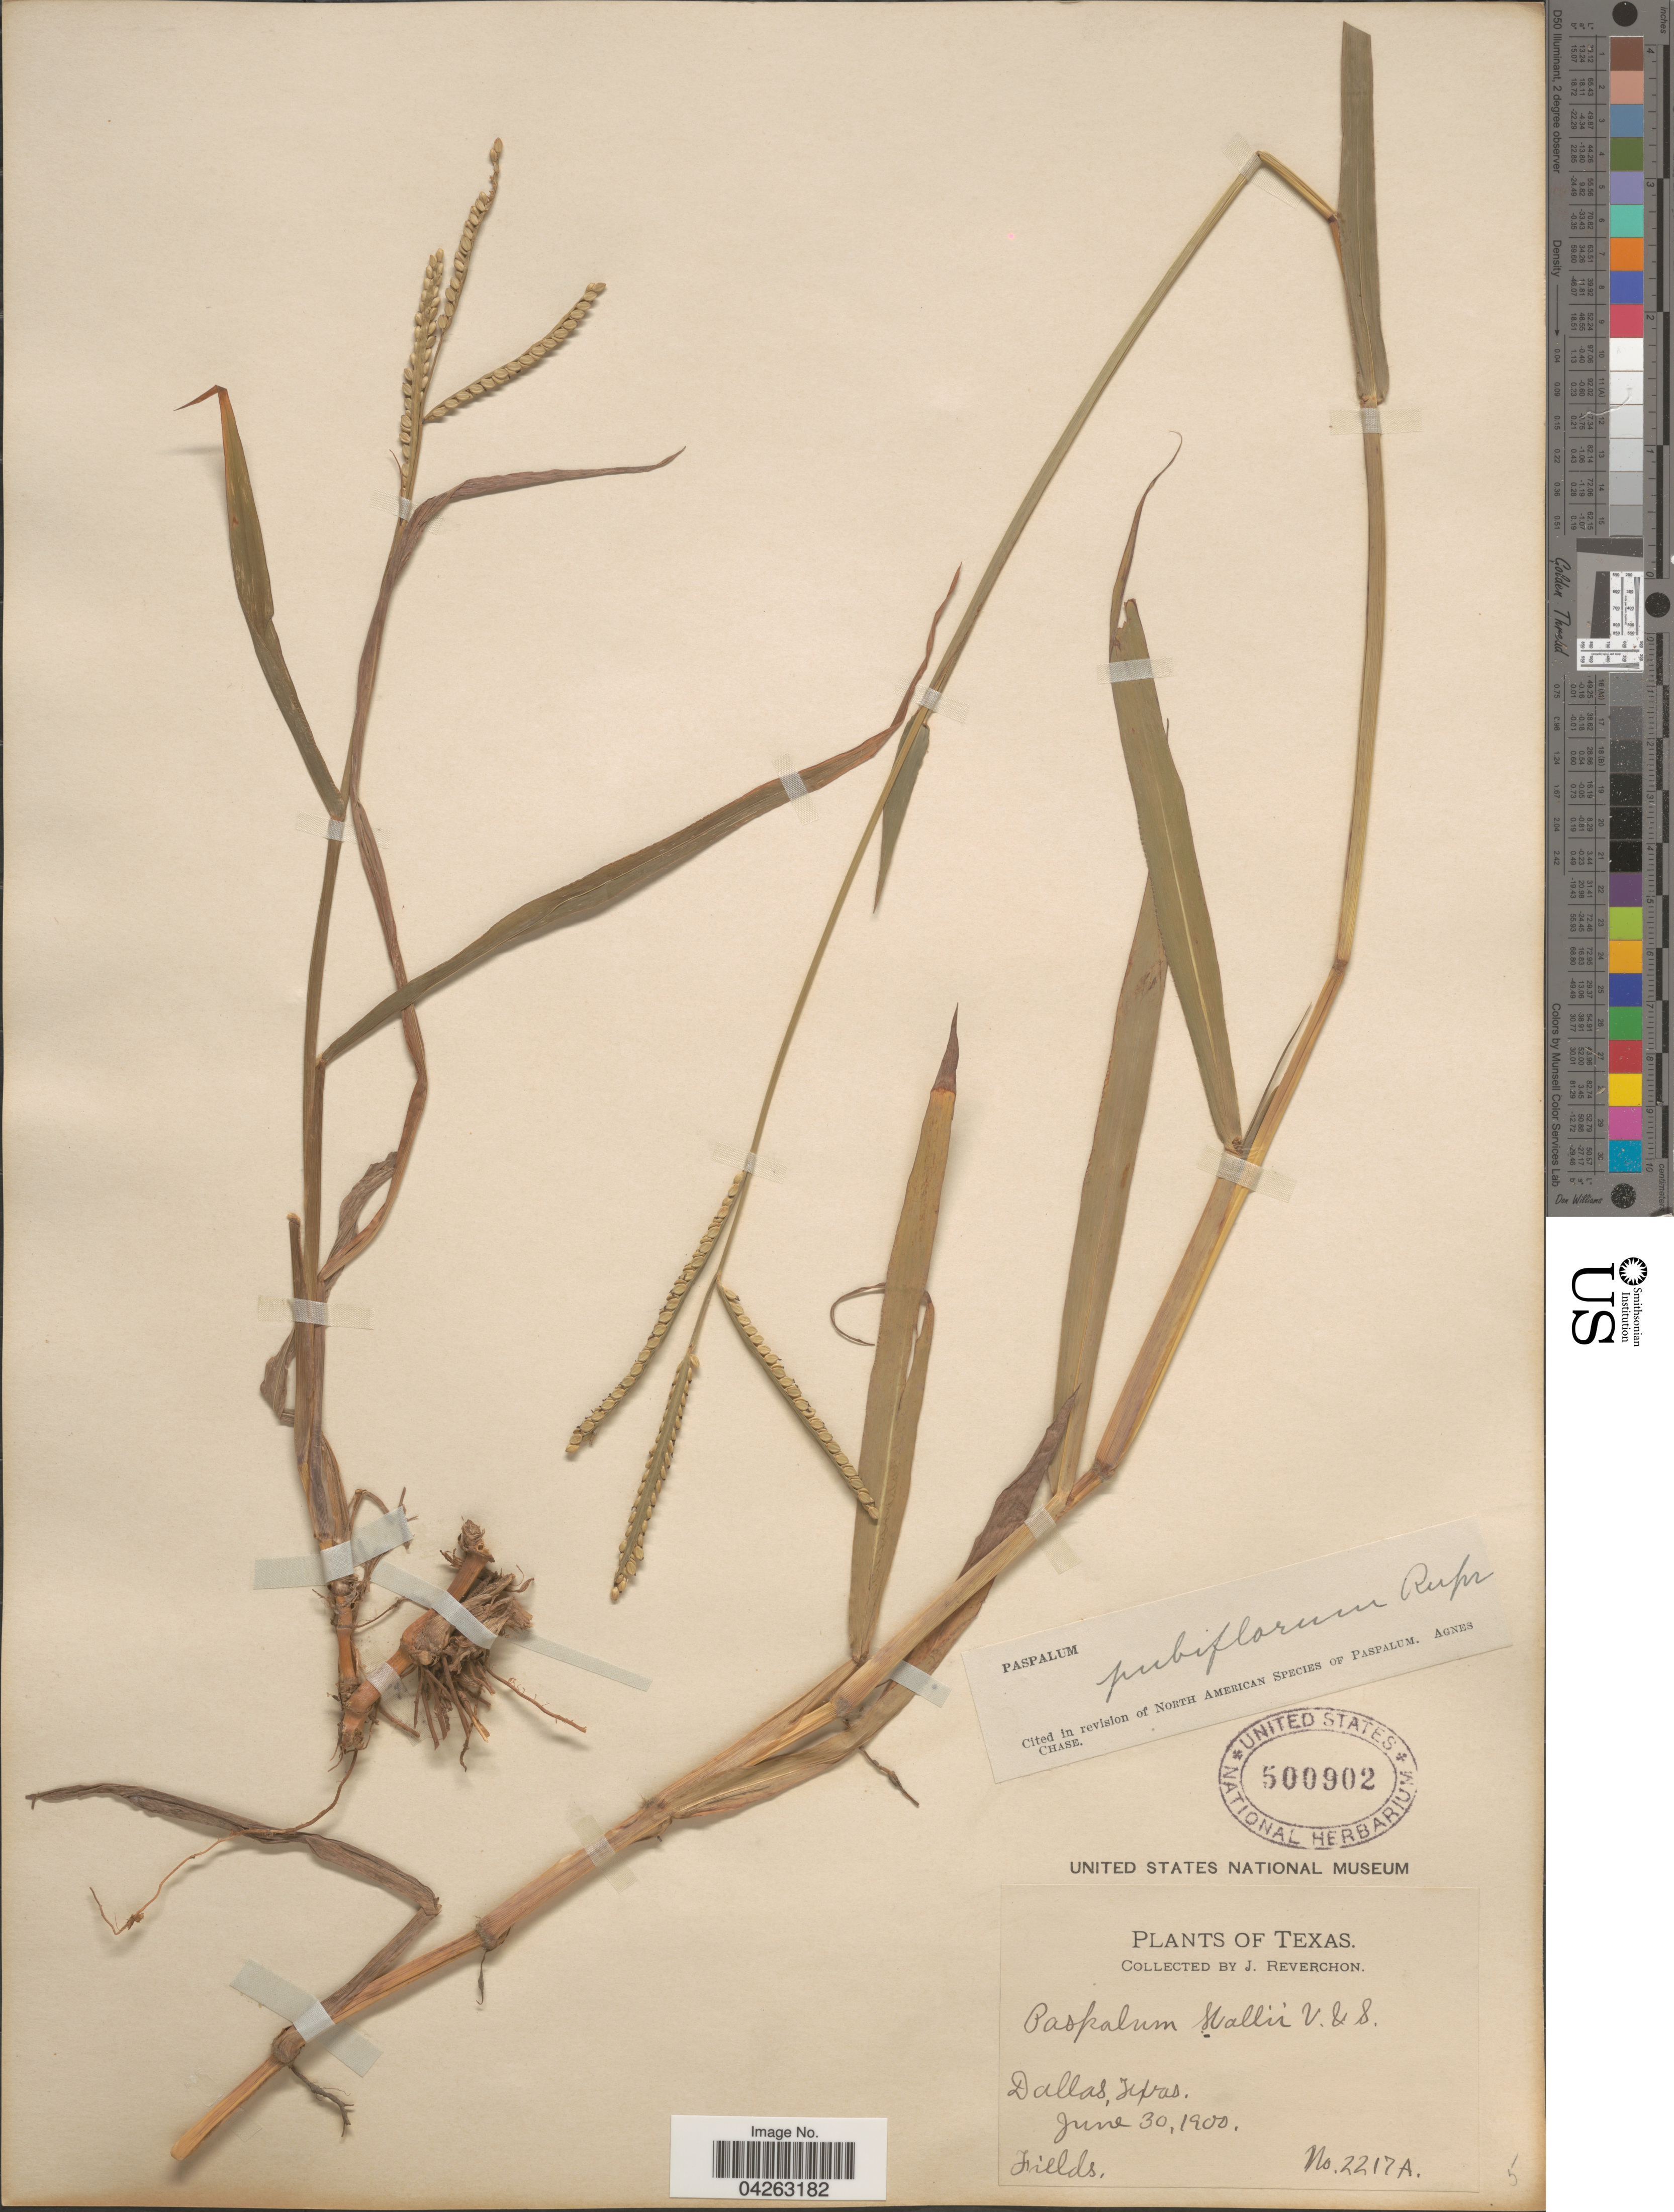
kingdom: Plantae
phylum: Tracheophyta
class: Liliopsida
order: Poales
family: Poaceae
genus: Paspalum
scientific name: Paspalum pubiflorum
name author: Rupr. ex E. Fourn.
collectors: J. Reverchon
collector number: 2217A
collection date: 1900-06-30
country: United States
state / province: Texas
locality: Dallas.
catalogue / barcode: US 500902